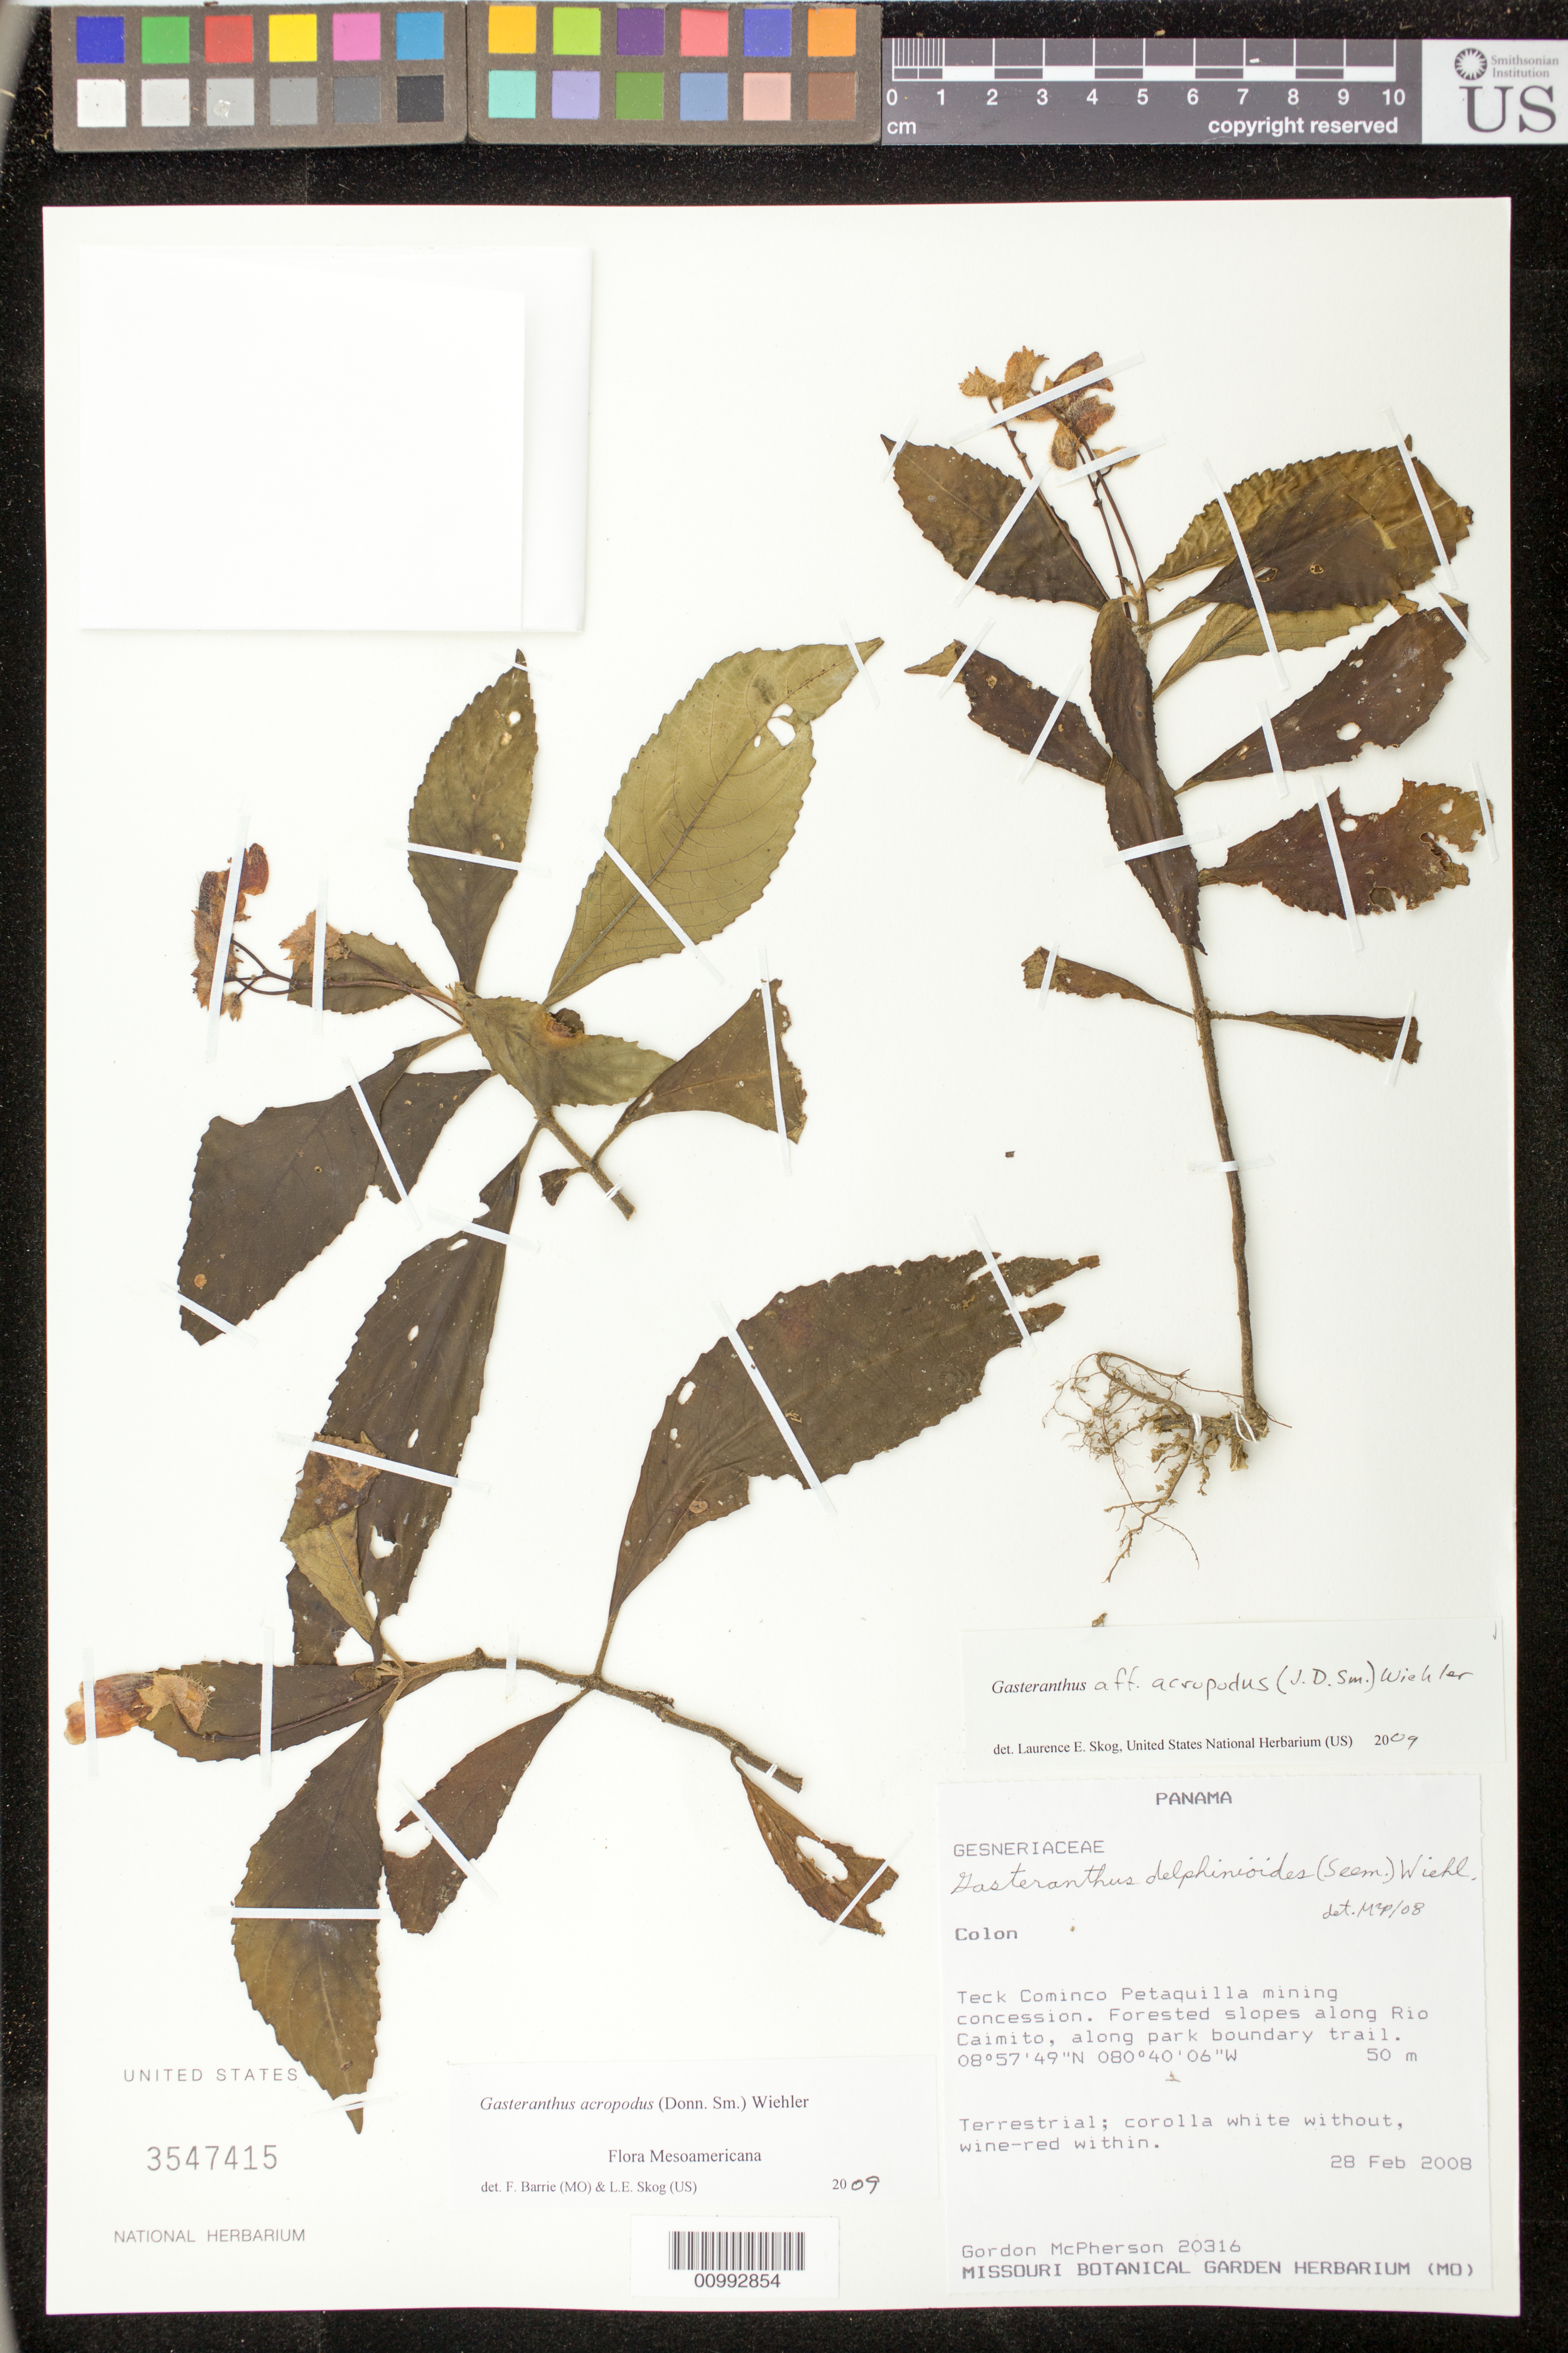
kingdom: Plantae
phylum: Tracheophyta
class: Magnoliopsida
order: Lamiales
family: Gesneriaceae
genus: Gasteranthus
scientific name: Gasteranthus acropodus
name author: (Donn. Sm.) Wiehler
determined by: Skog, Laurence E.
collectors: G. D. McPherson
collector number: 20316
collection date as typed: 28 Feb 2008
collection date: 2008-02-28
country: Panama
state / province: Colón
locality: Teck Cominco Petaquilla mining concession, forested slopes along Rio Caiimito, along park boundary trail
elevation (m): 50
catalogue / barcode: US 3547415